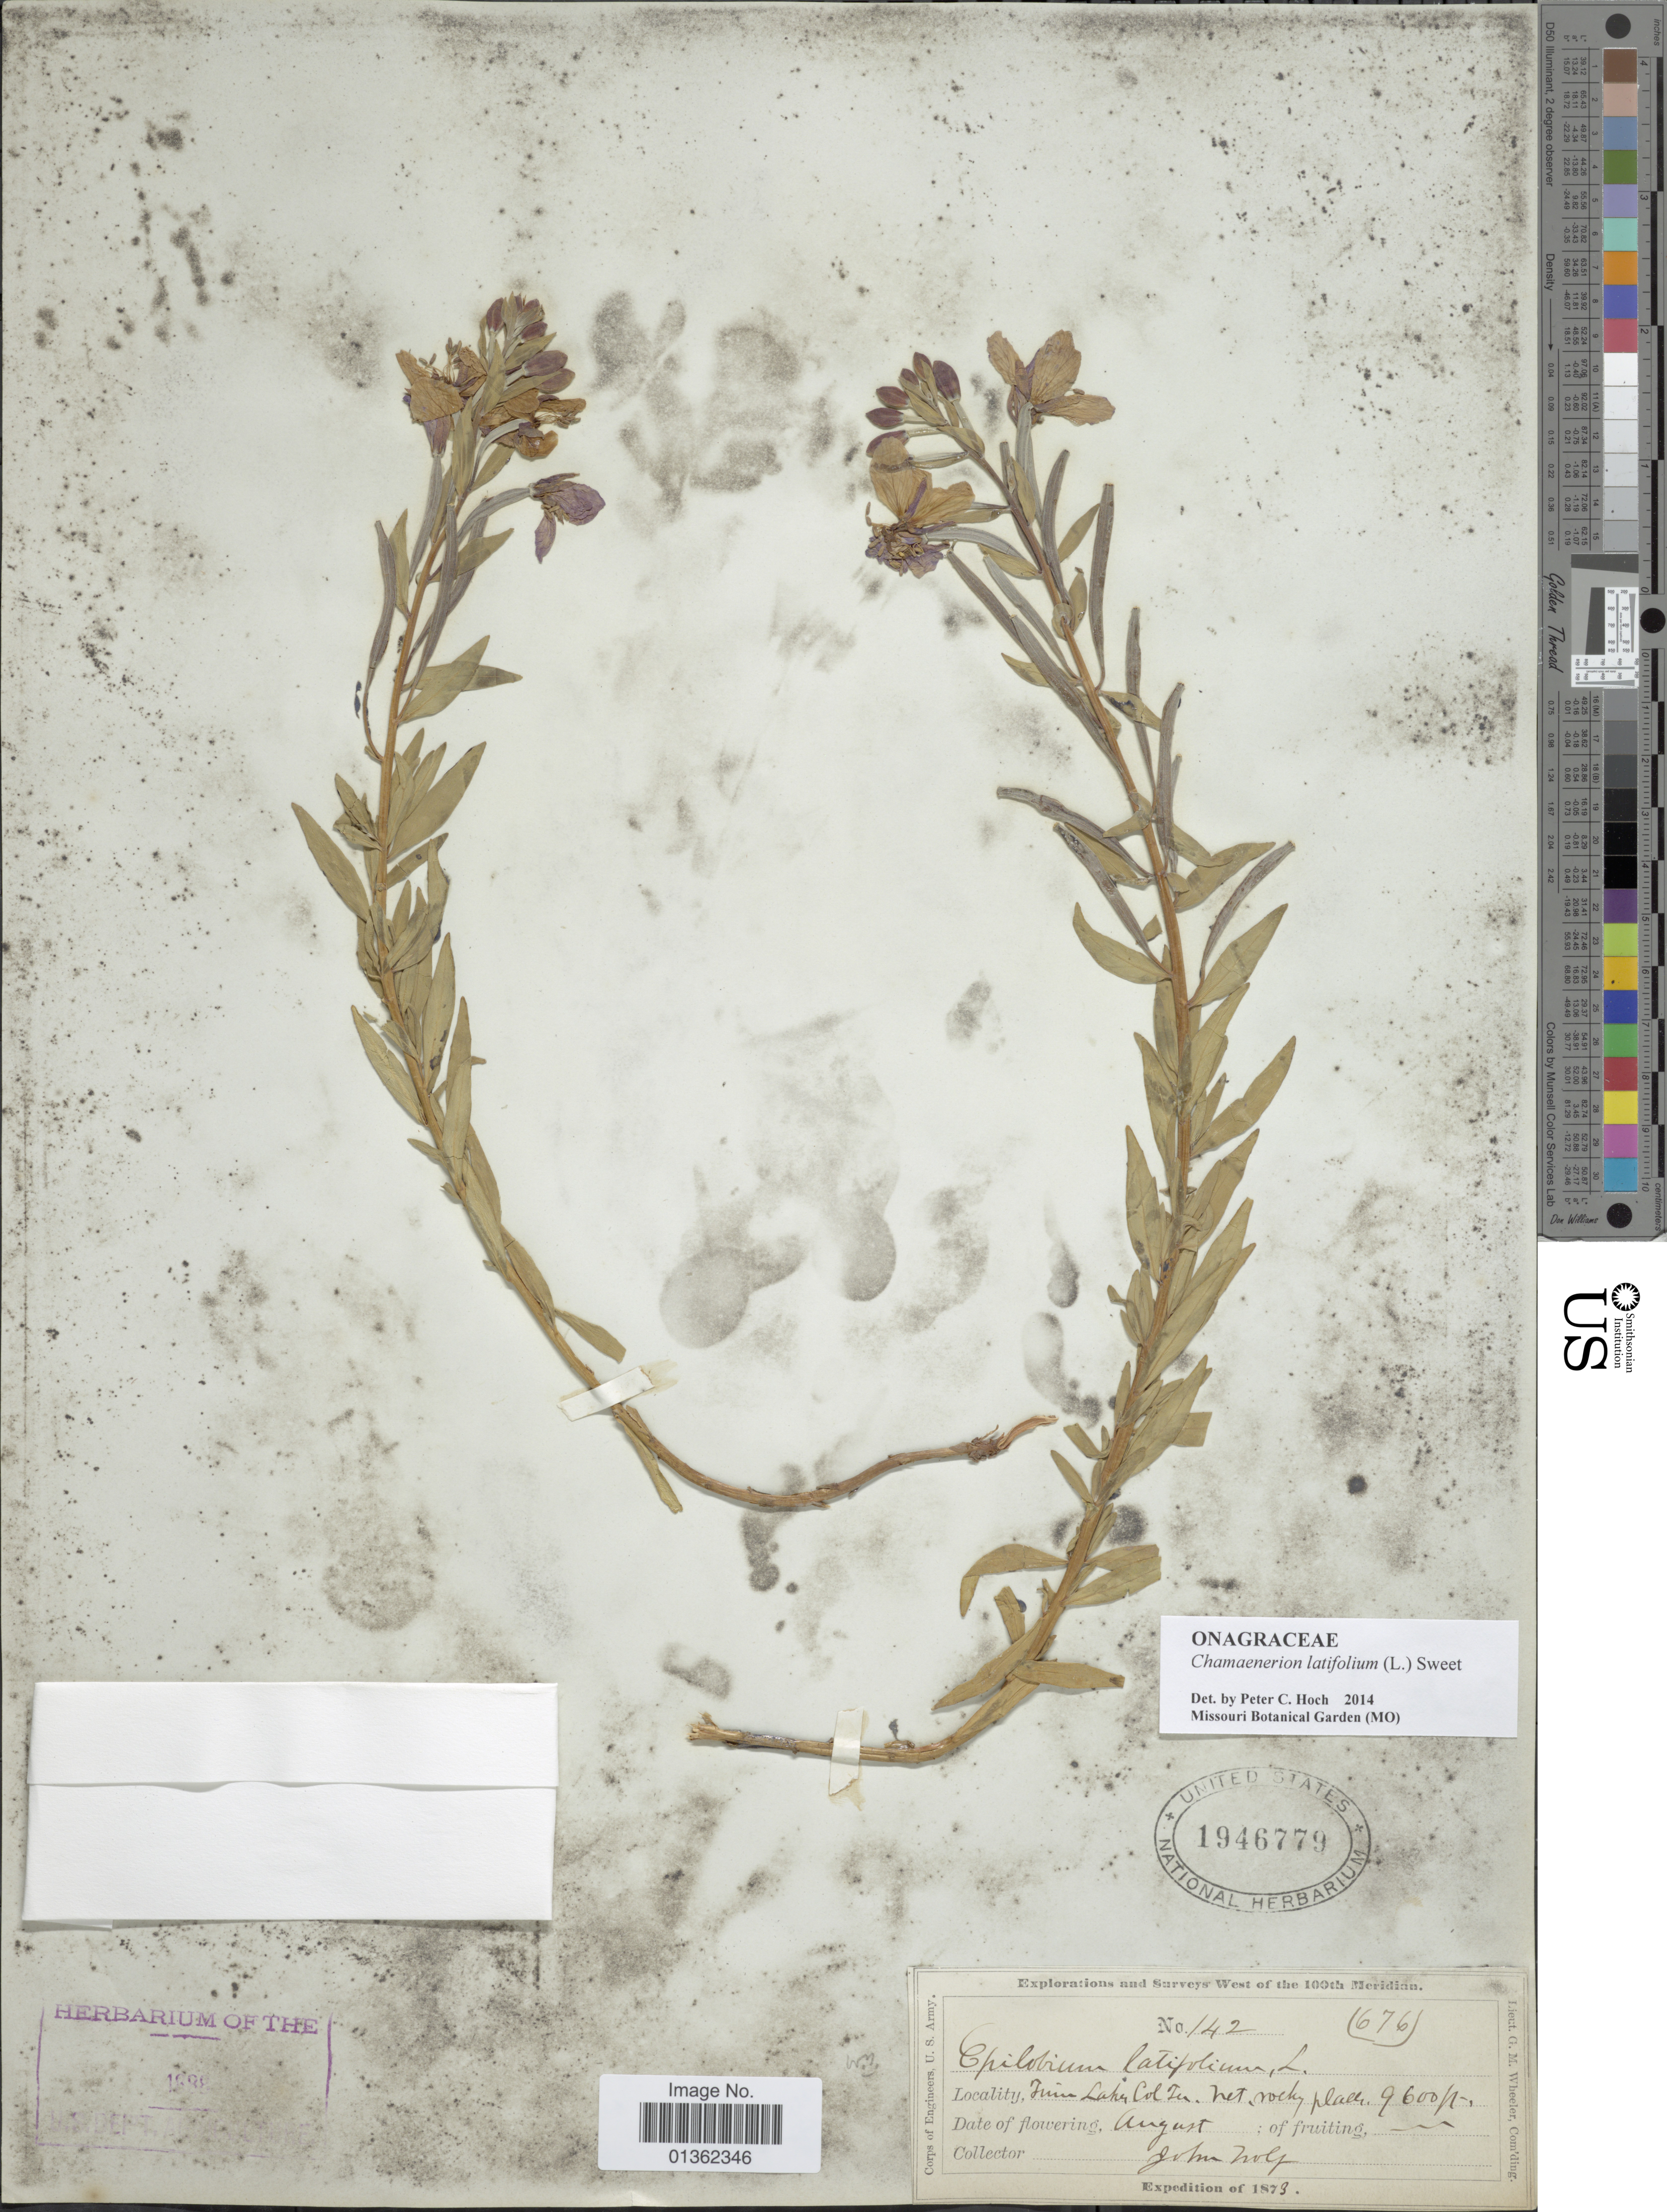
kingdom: Plantae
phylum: Tracheophyta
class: Magnoliopsida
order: Myrtales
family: Onagraceae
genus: Chamaenerion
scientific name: Chamaenerion latifolium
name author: (L.) Th. Fr. & Lange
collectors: J. Wolf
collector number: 142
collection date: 1873-08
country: United States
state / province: Colorado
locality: Twin Lakes Col Ter. wet, rocky places.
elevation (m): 2926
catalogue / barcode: US 1946779